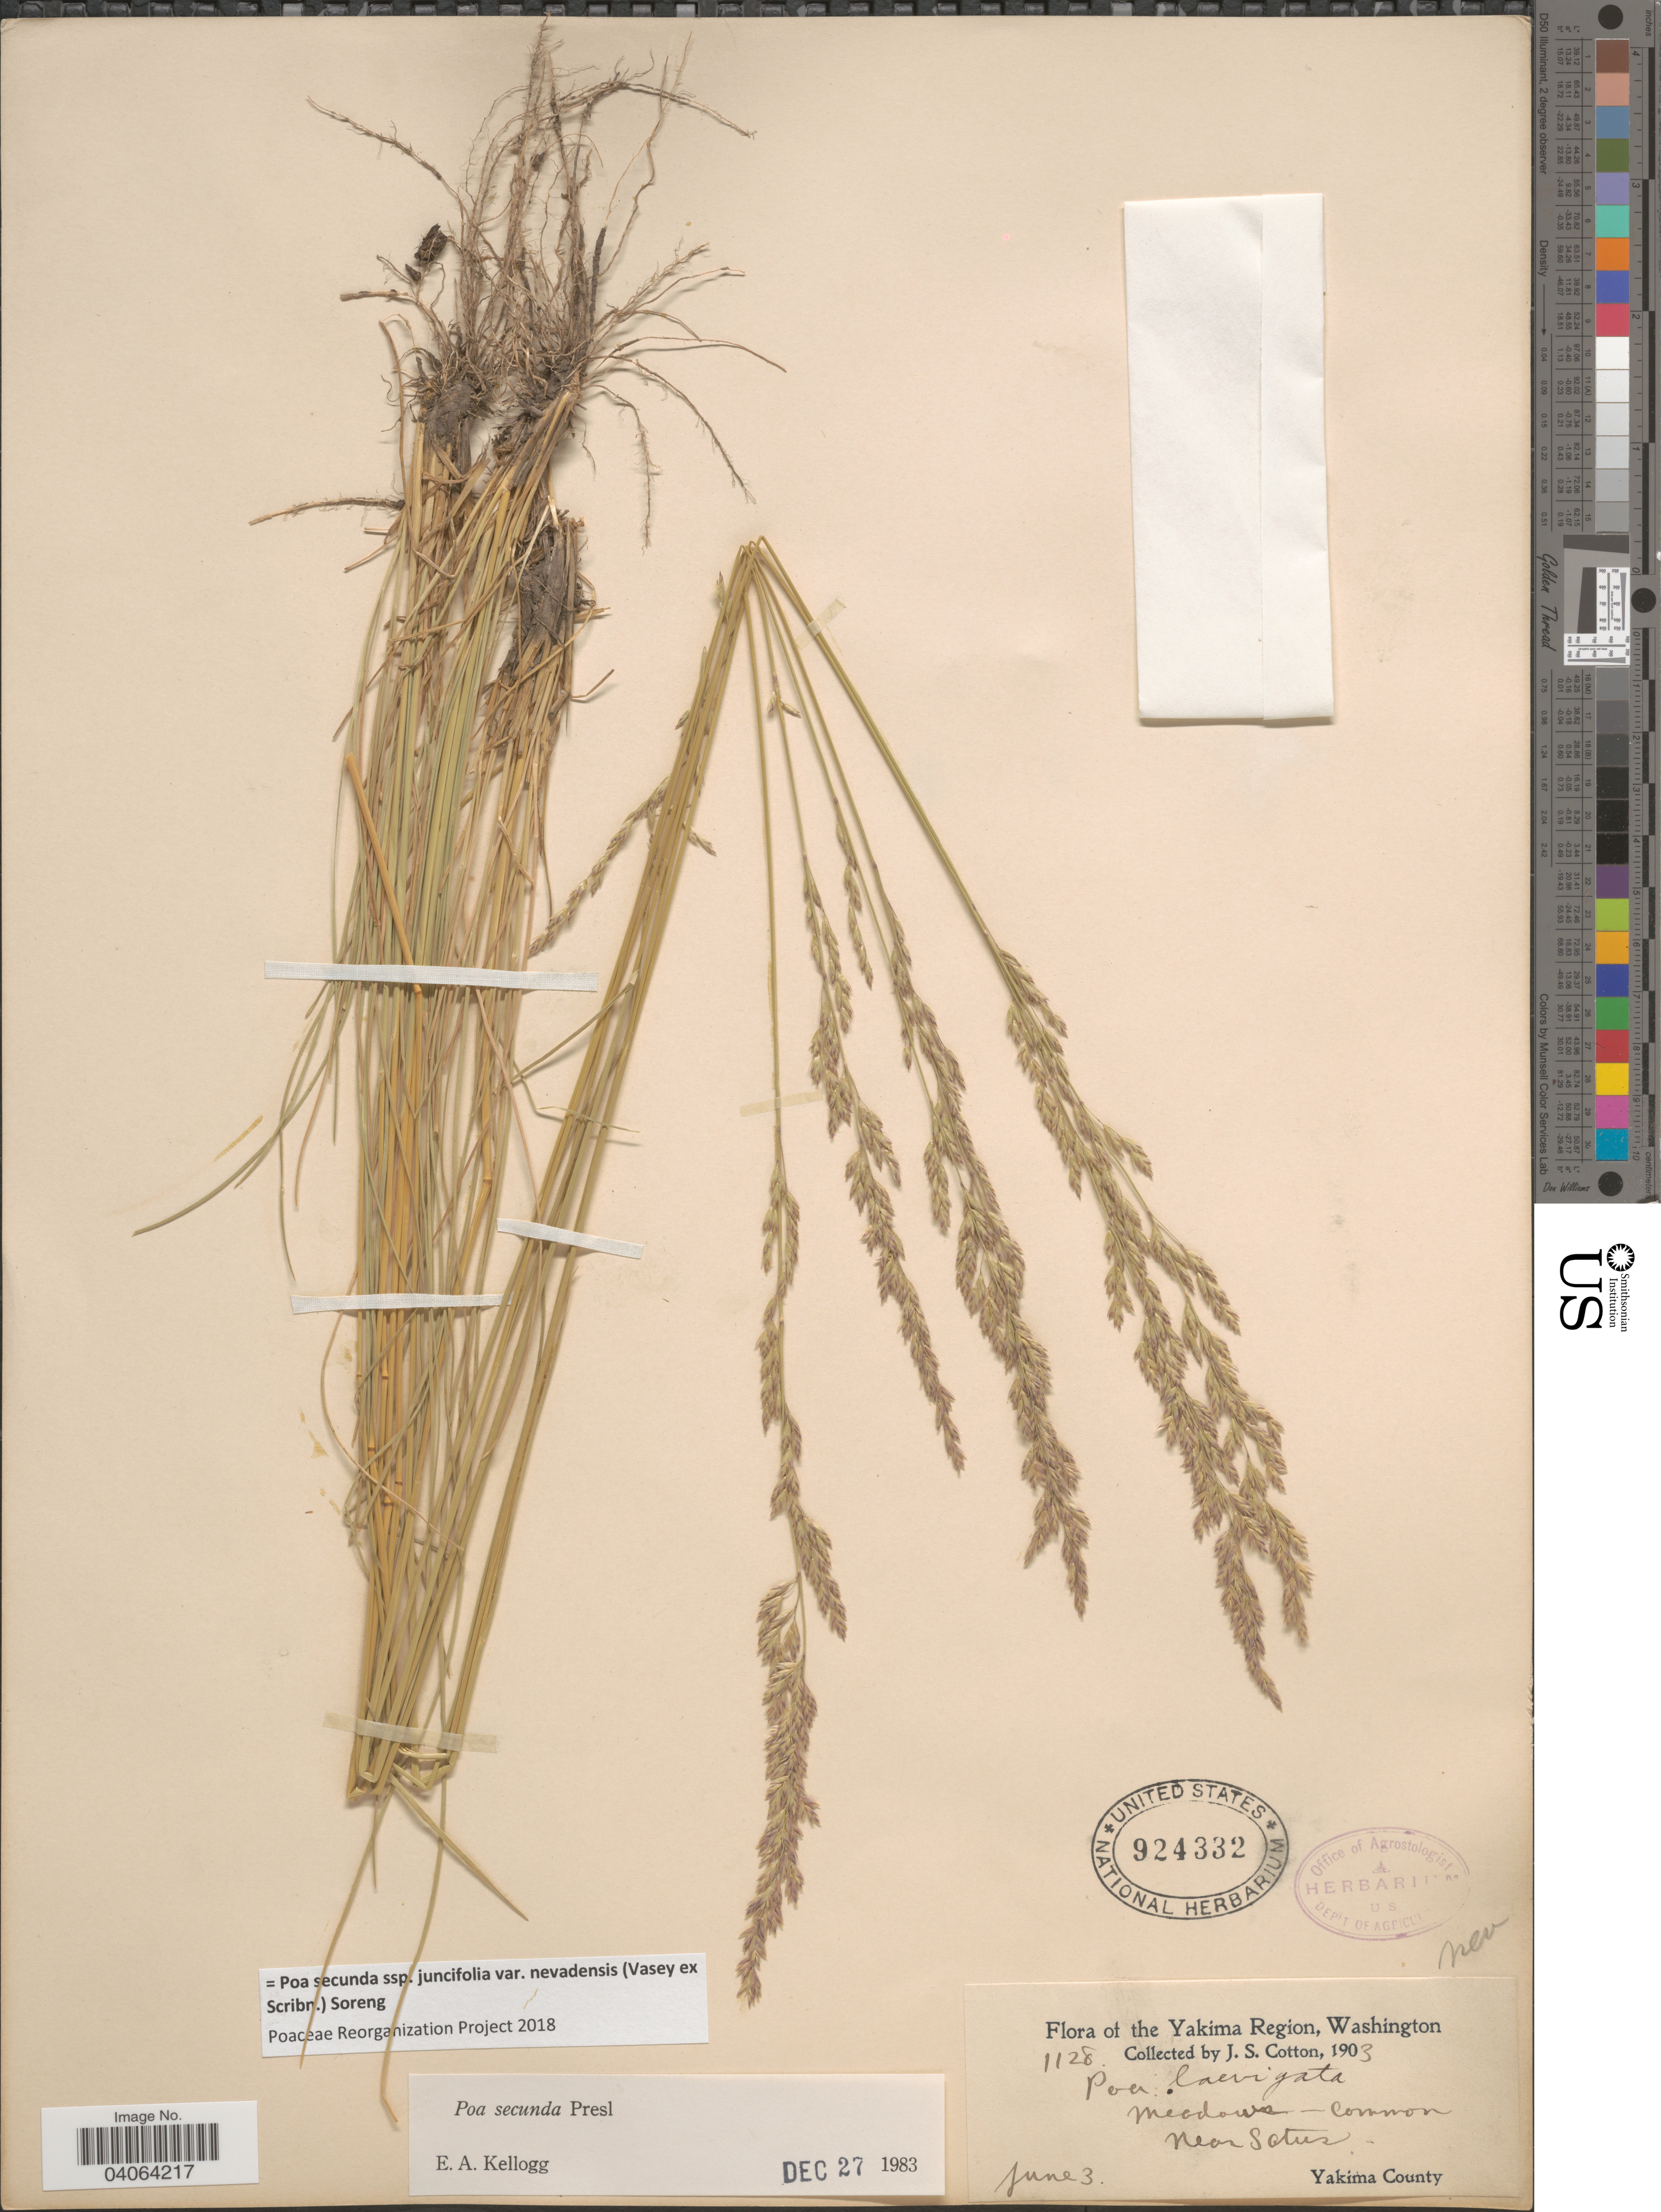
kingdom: Plantae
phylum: Tracheophyta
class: Liliopsida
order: Poales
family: Poaceae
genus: Poa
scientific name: Poa secunda subsp. juncifolia var. nevadensis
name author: (Vasey ex Scribn.) Soreng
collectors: J. S. Cotton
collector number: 1128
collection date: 1903-06-03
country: United States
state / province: Washington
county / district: Yakima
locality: The Yakima Region. Near Satus. Yakima County.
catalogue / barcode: US 924332